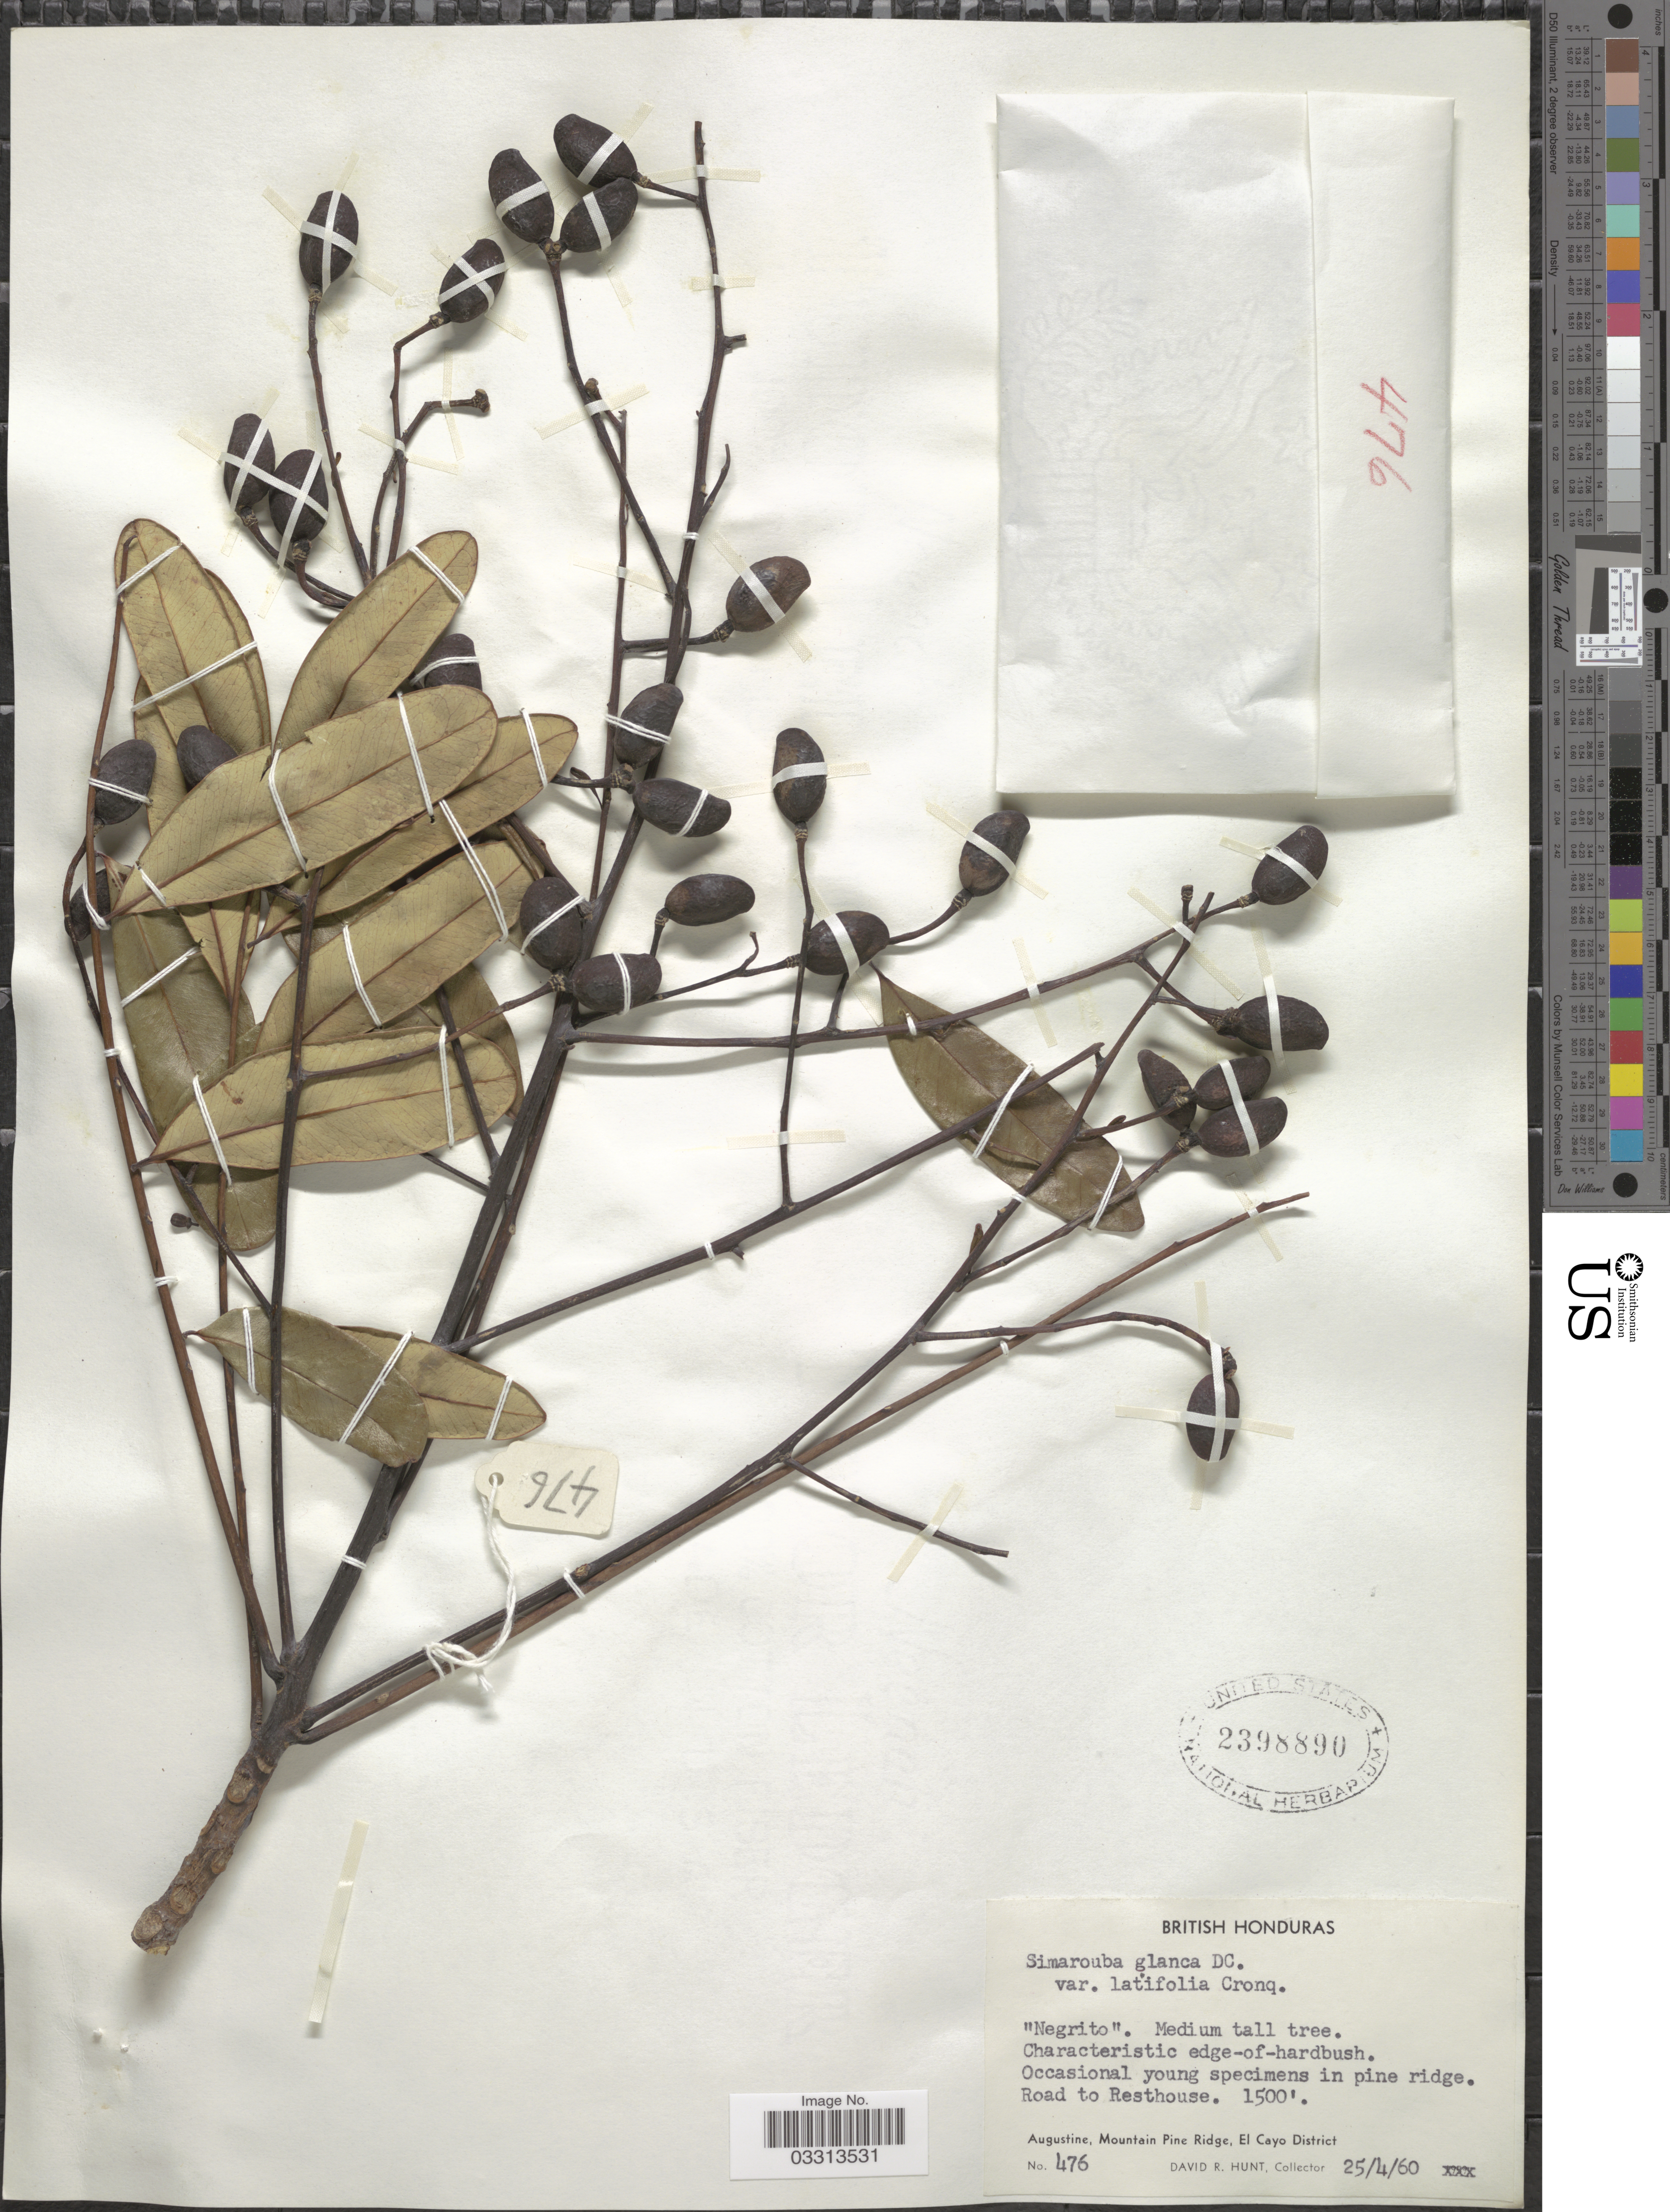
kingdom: Plantae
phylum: Tracheophyta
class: Magnoliopsida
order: Sapindales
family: Simaroubaceae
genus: Simarouba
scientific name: Simarouba glauca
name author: DC.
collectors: D. R. Hunt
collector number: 476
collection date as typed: Transcribed d/m/y: 25/4/60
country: Belize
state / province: Cayo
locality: Road to Resthouse, Augustine, Mountain Pine Ridge, El Cayo District.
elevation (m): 457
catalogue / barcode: US 2398890